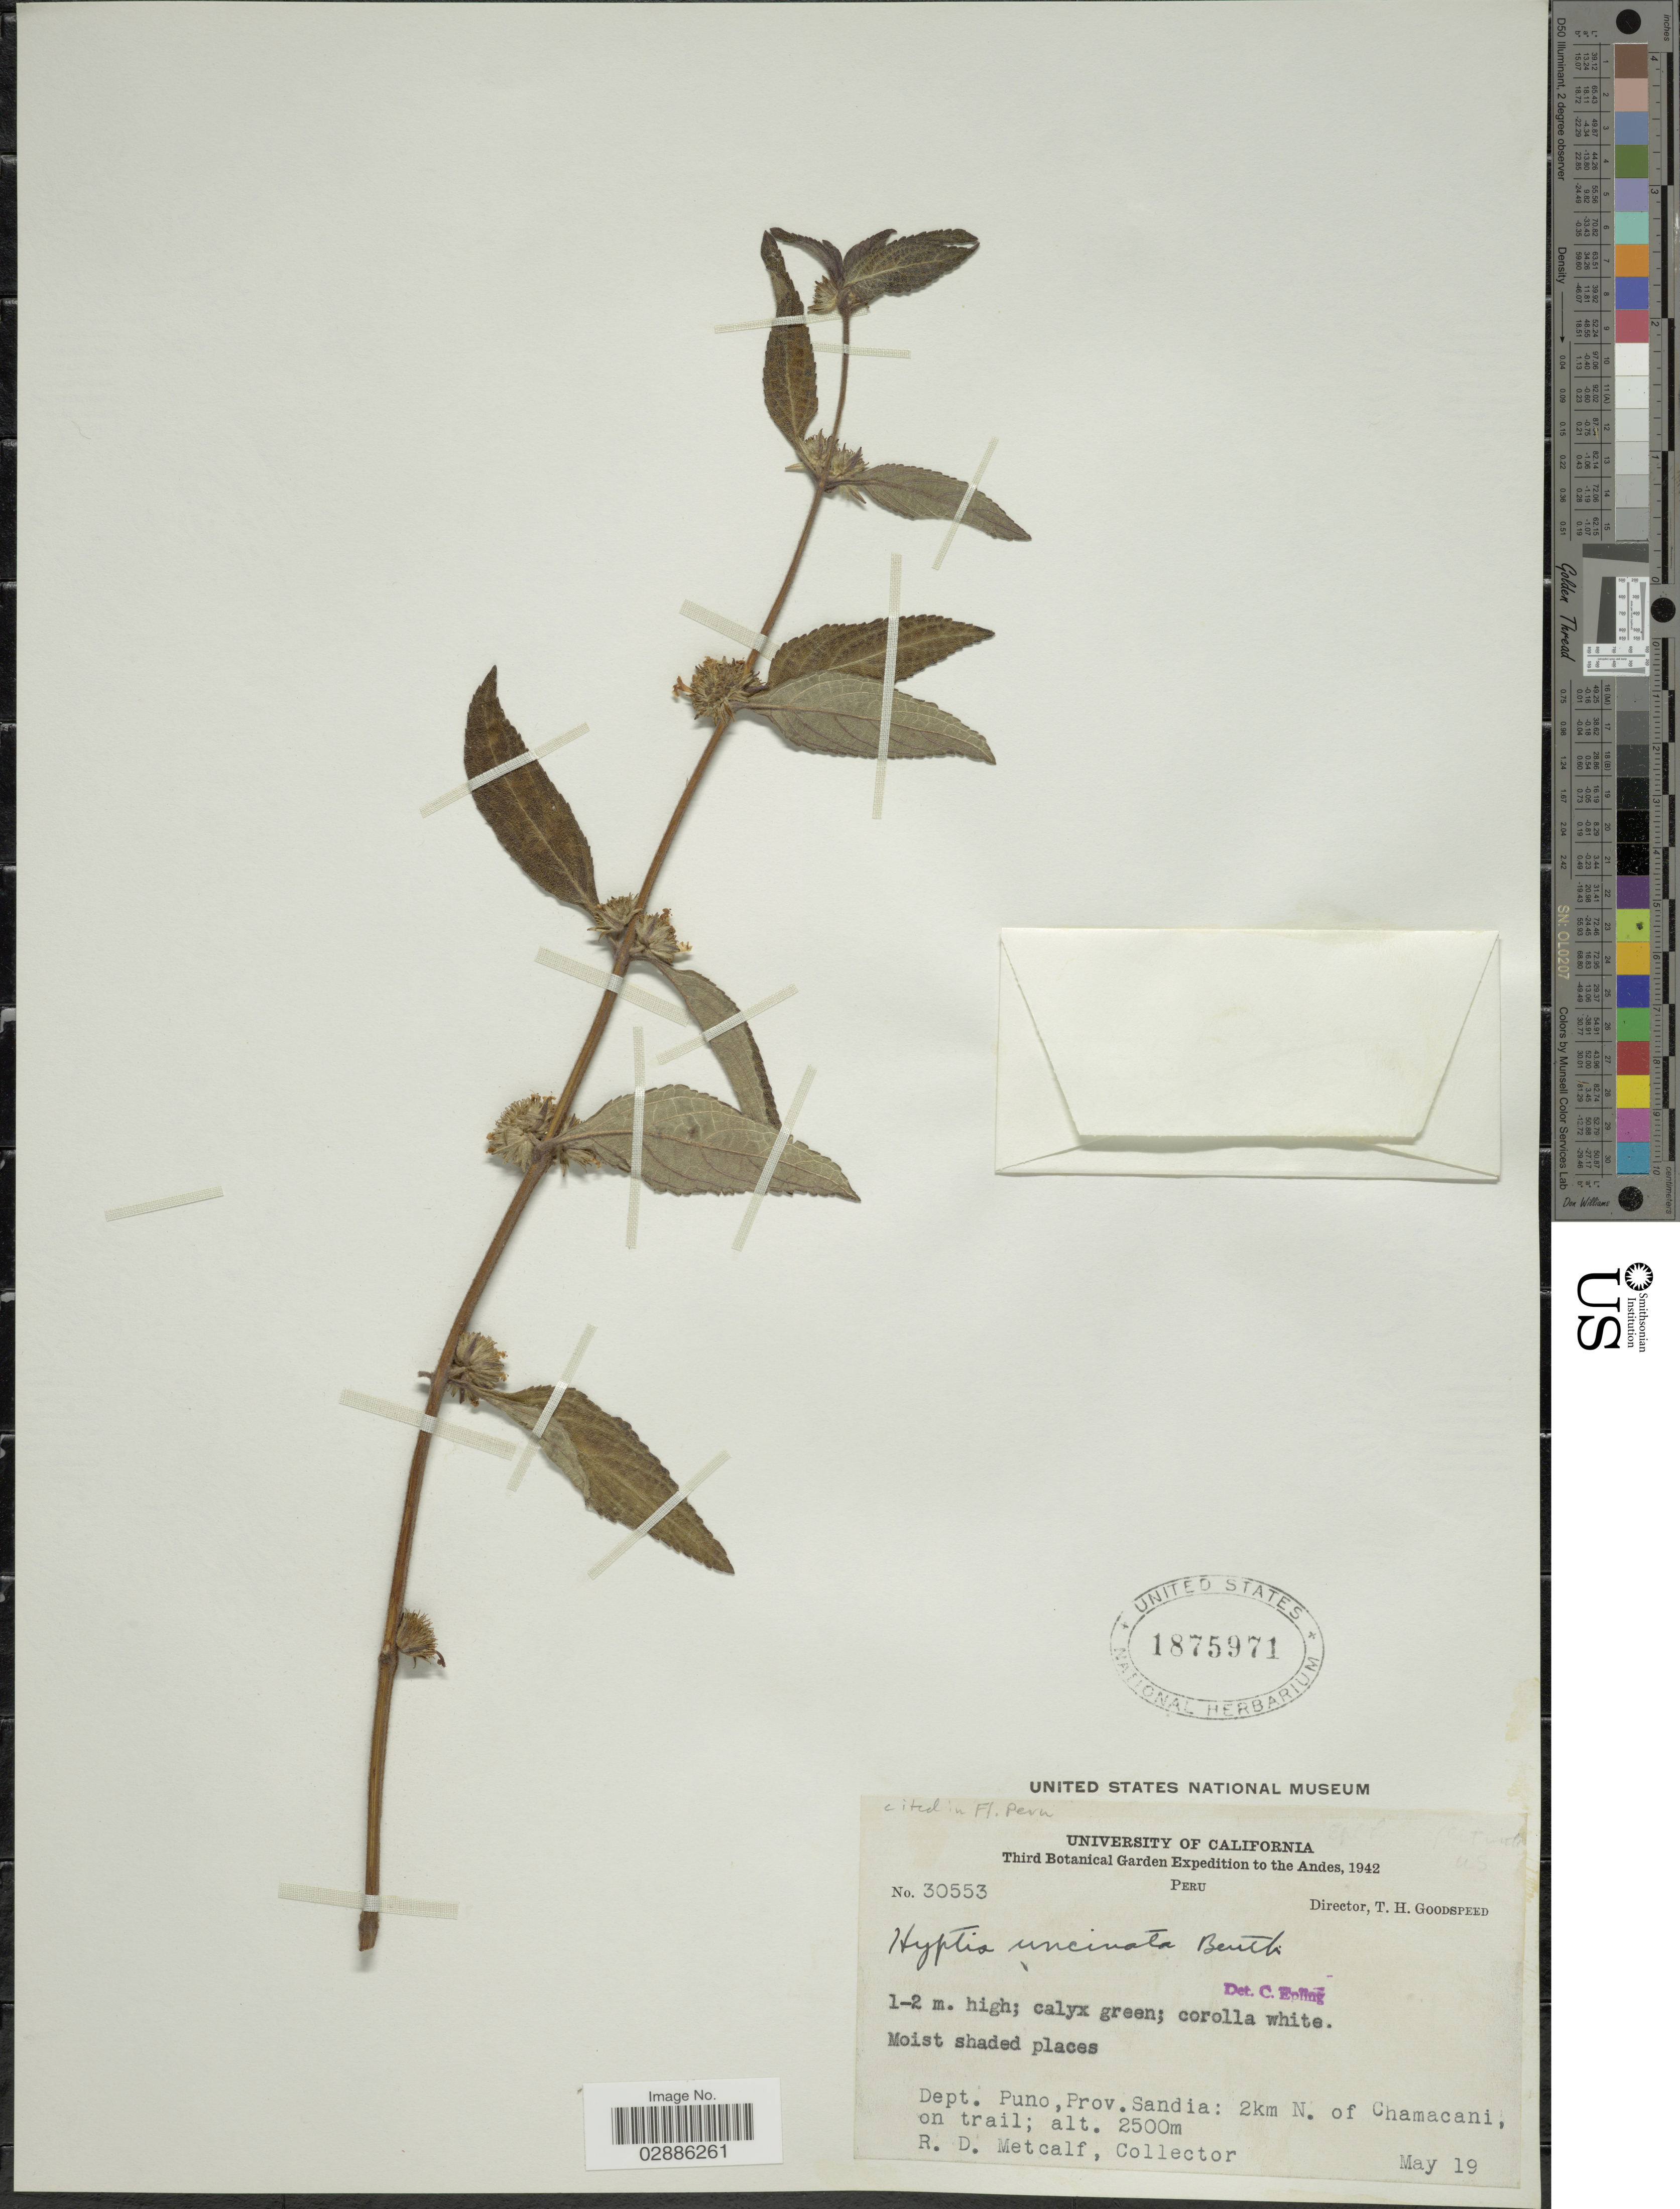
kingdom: Plantae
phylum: Tracheophyta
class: Magnoliopsida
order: Lamiales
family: Lamiaceae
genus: Hyptis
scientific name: Hyptis uncinata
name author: Benth.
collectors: R. D. Metcalf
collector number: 30553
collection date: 1942-05-19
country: Peru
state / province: Puno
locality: The Andes, Dept. Puno, Prov. Sandia: 2km N. of Chamacani, on trail.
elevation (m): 2500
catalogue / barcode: US 1875971